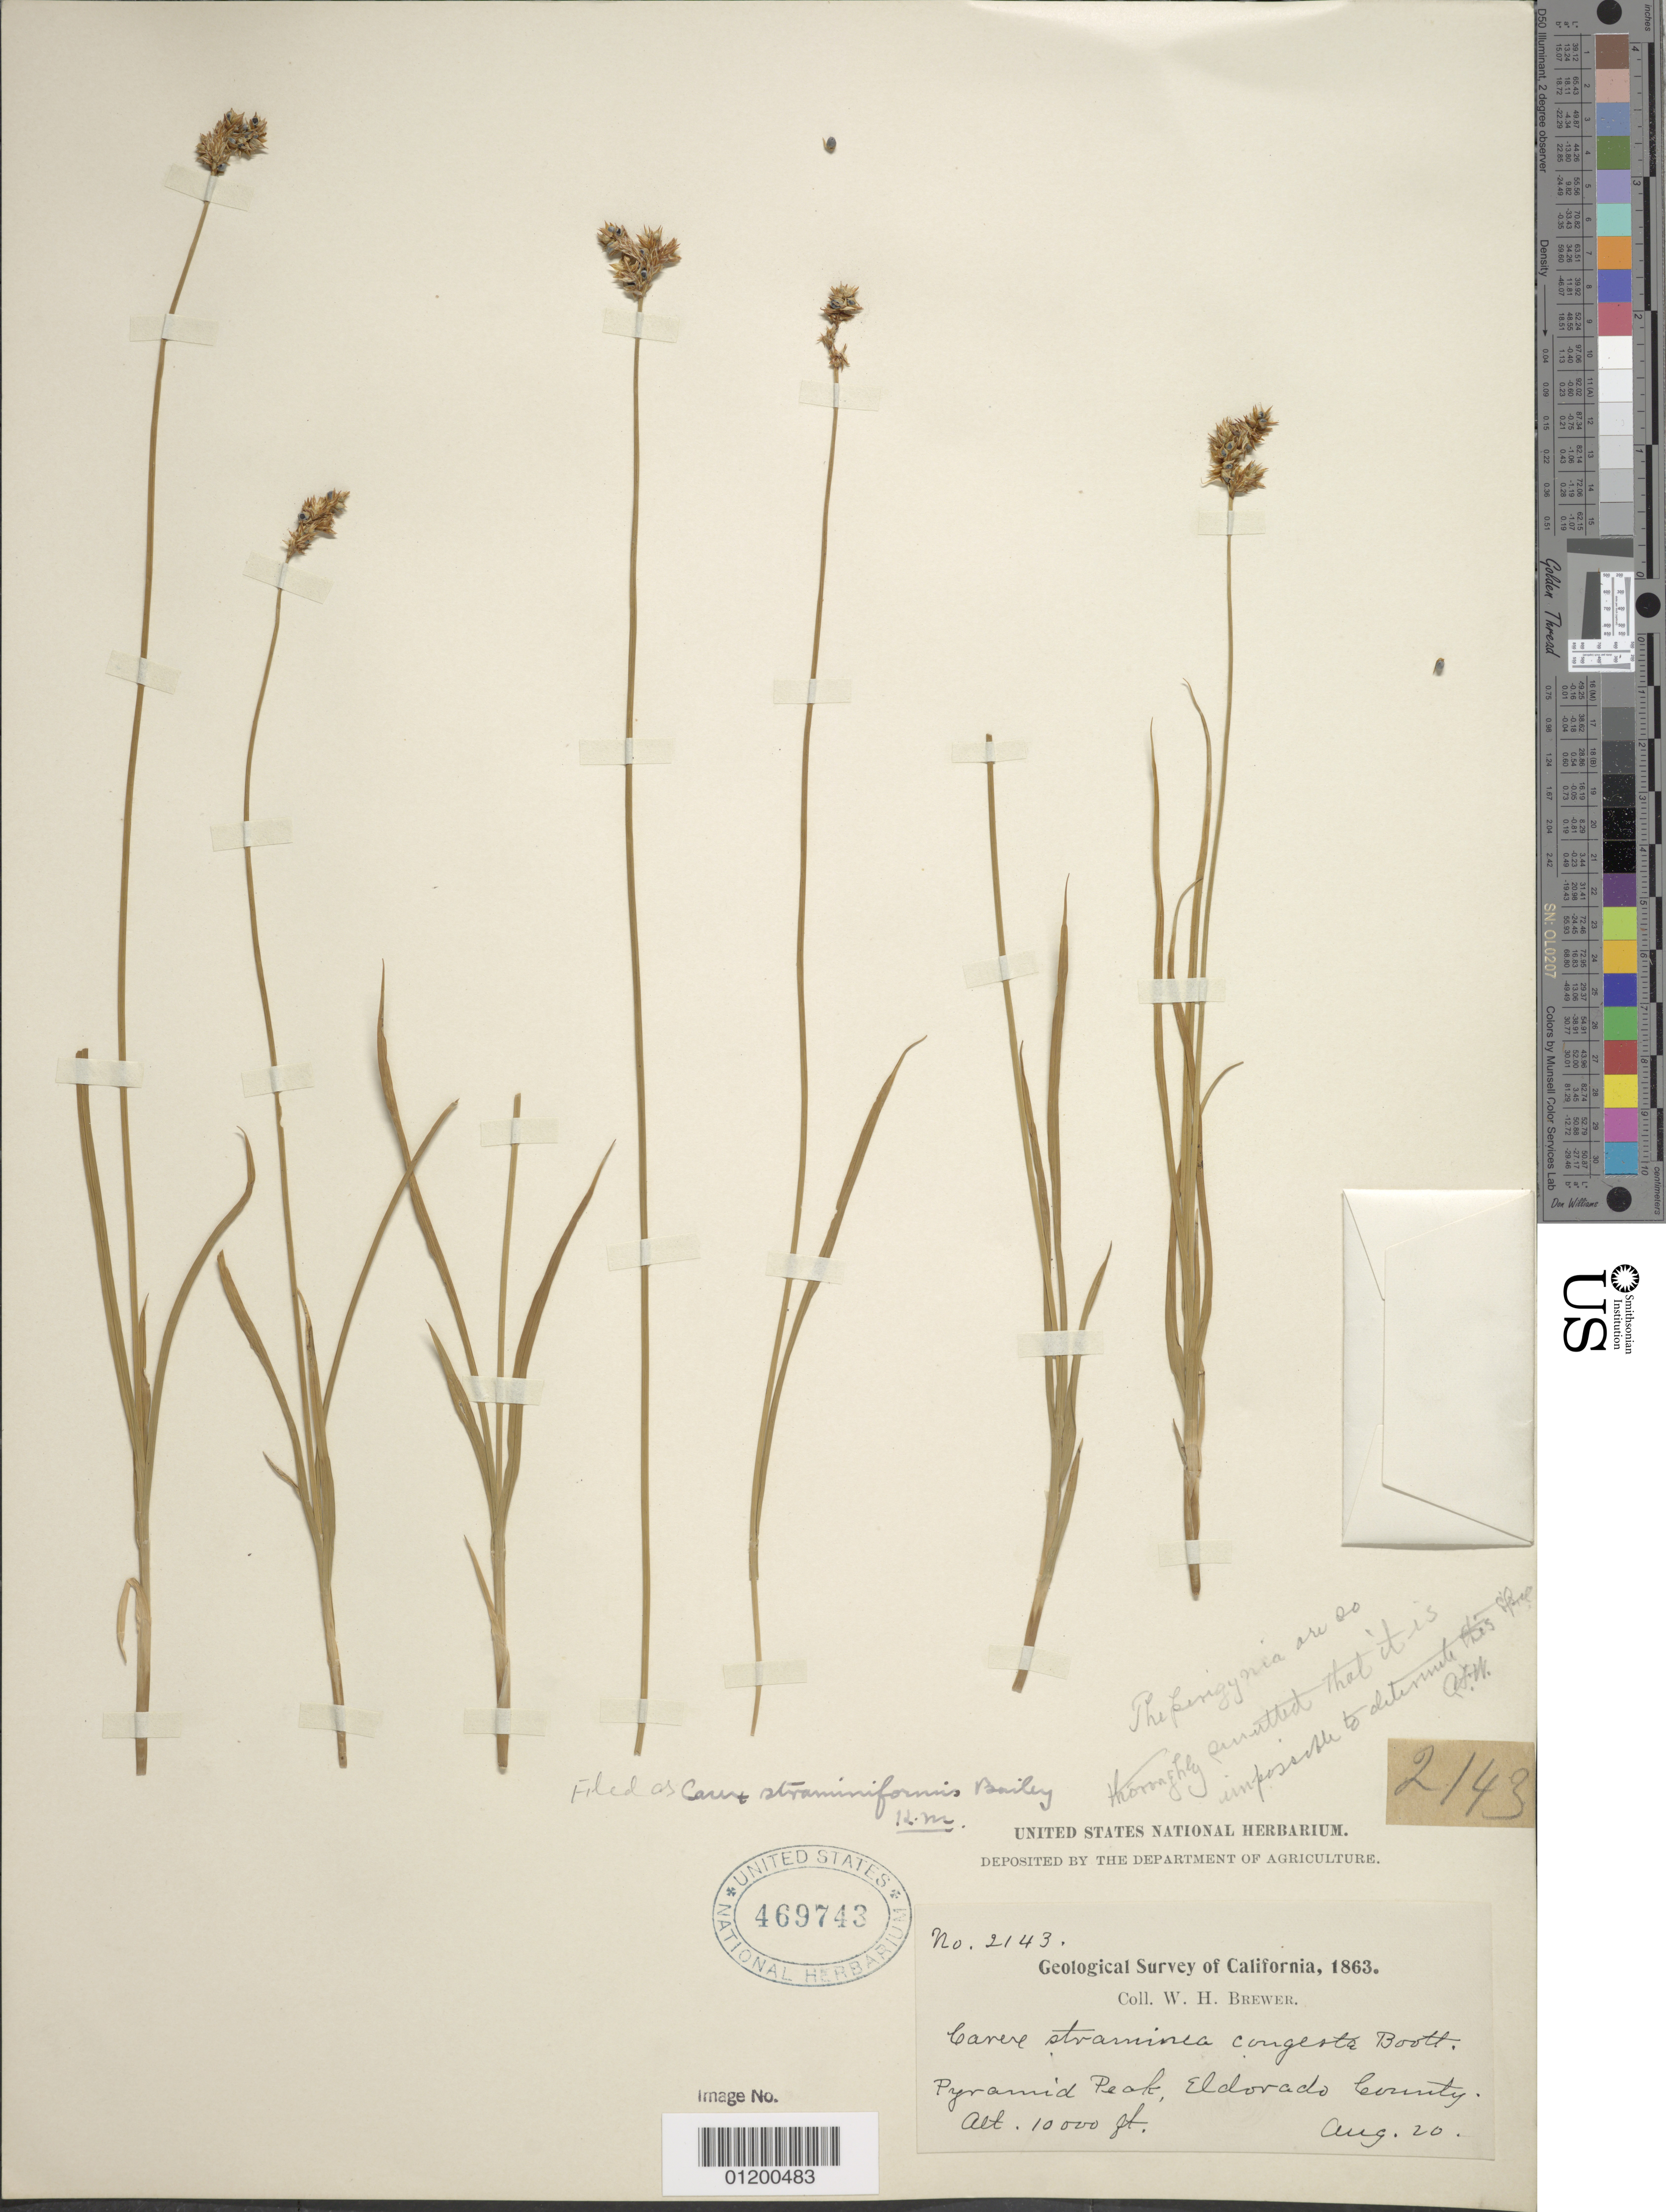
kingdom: Plantae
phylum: Tracheophyta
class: Liliopsida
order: Poales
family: Cyperaceae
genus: Carex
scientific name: Carex straminiformis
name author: L.H. Bailey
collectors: W. H. Brewer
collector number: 2143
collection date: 1863-08-20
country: United States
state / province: California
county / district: Eldorado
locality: Pyramid Peak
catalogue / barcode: US 469743